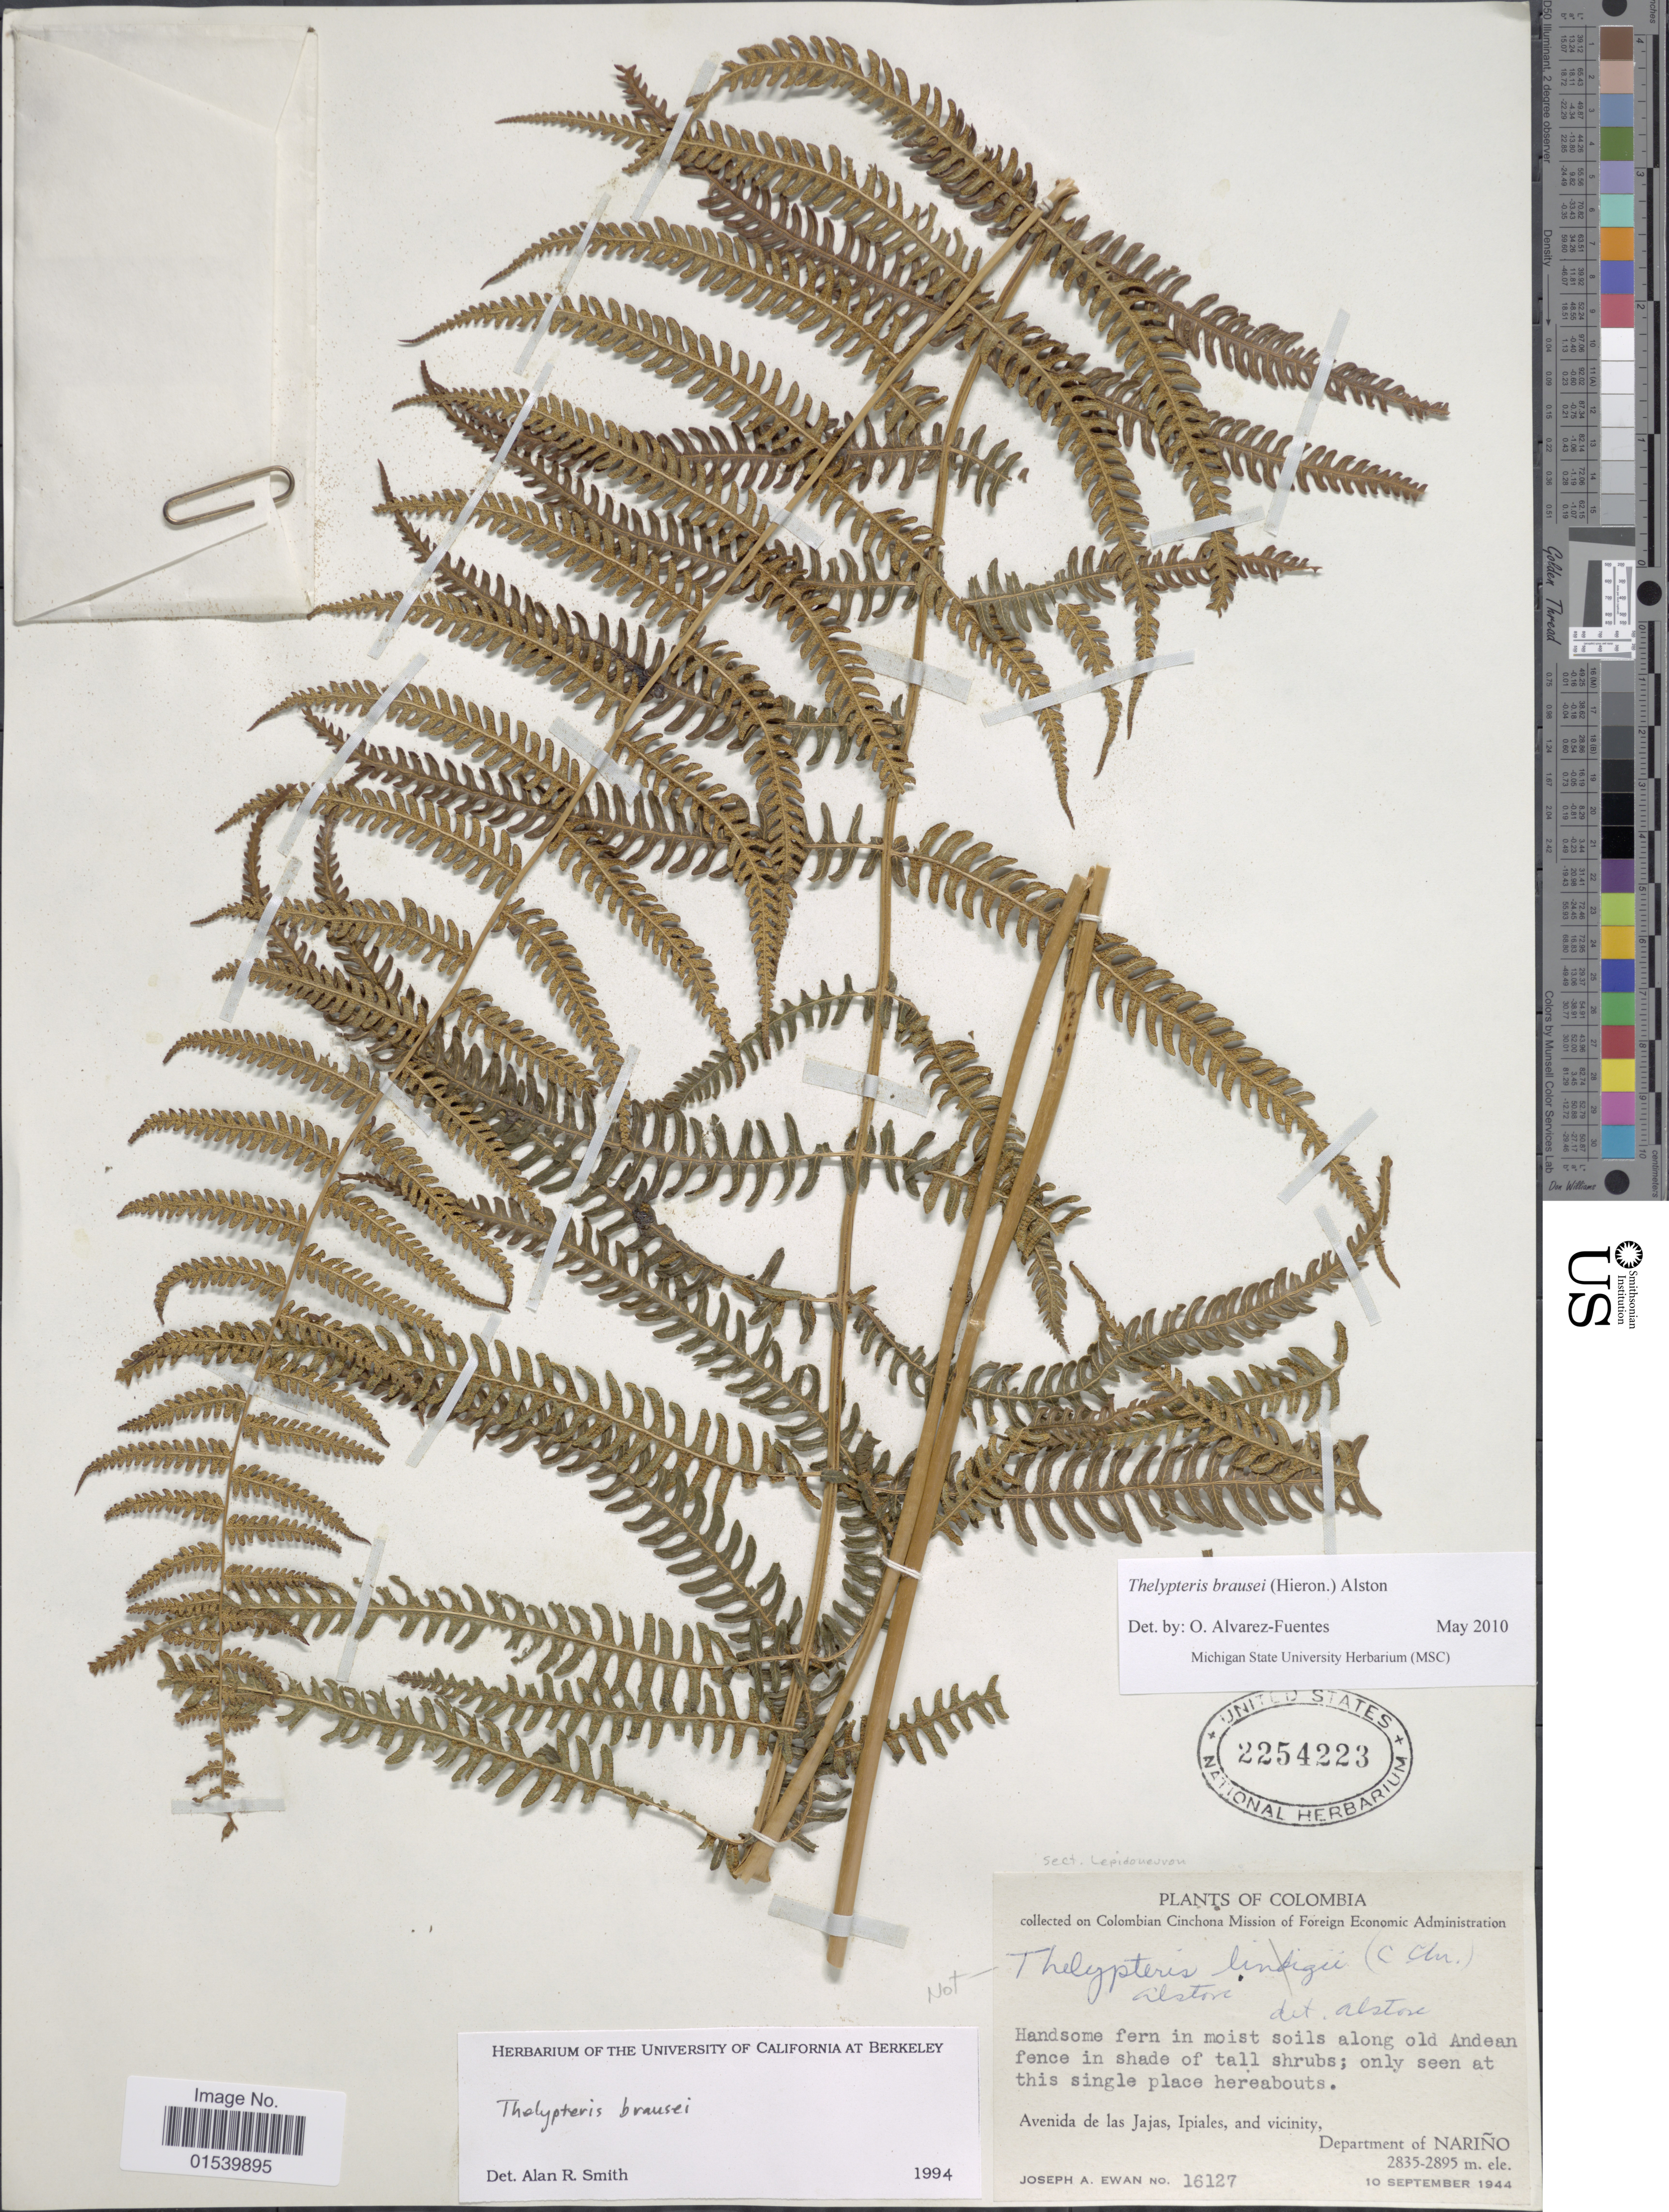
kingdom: Plantae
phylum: Tracheophyta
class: Polypodiopsida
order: Polypodiales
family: Thelypteridaceae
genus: Amauropelta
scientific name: Amauropelta brausei (Hieron.) comb. nov., ined. 2015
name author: (Hieron.)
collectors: J. A. Ewan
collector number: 16127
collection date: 1944-09-10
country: Colombia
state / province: Nariño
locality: Avenida de las Jajas, Ipiales, and vicinity, Department of Nariño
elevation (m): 2835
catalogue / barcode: US 2254223